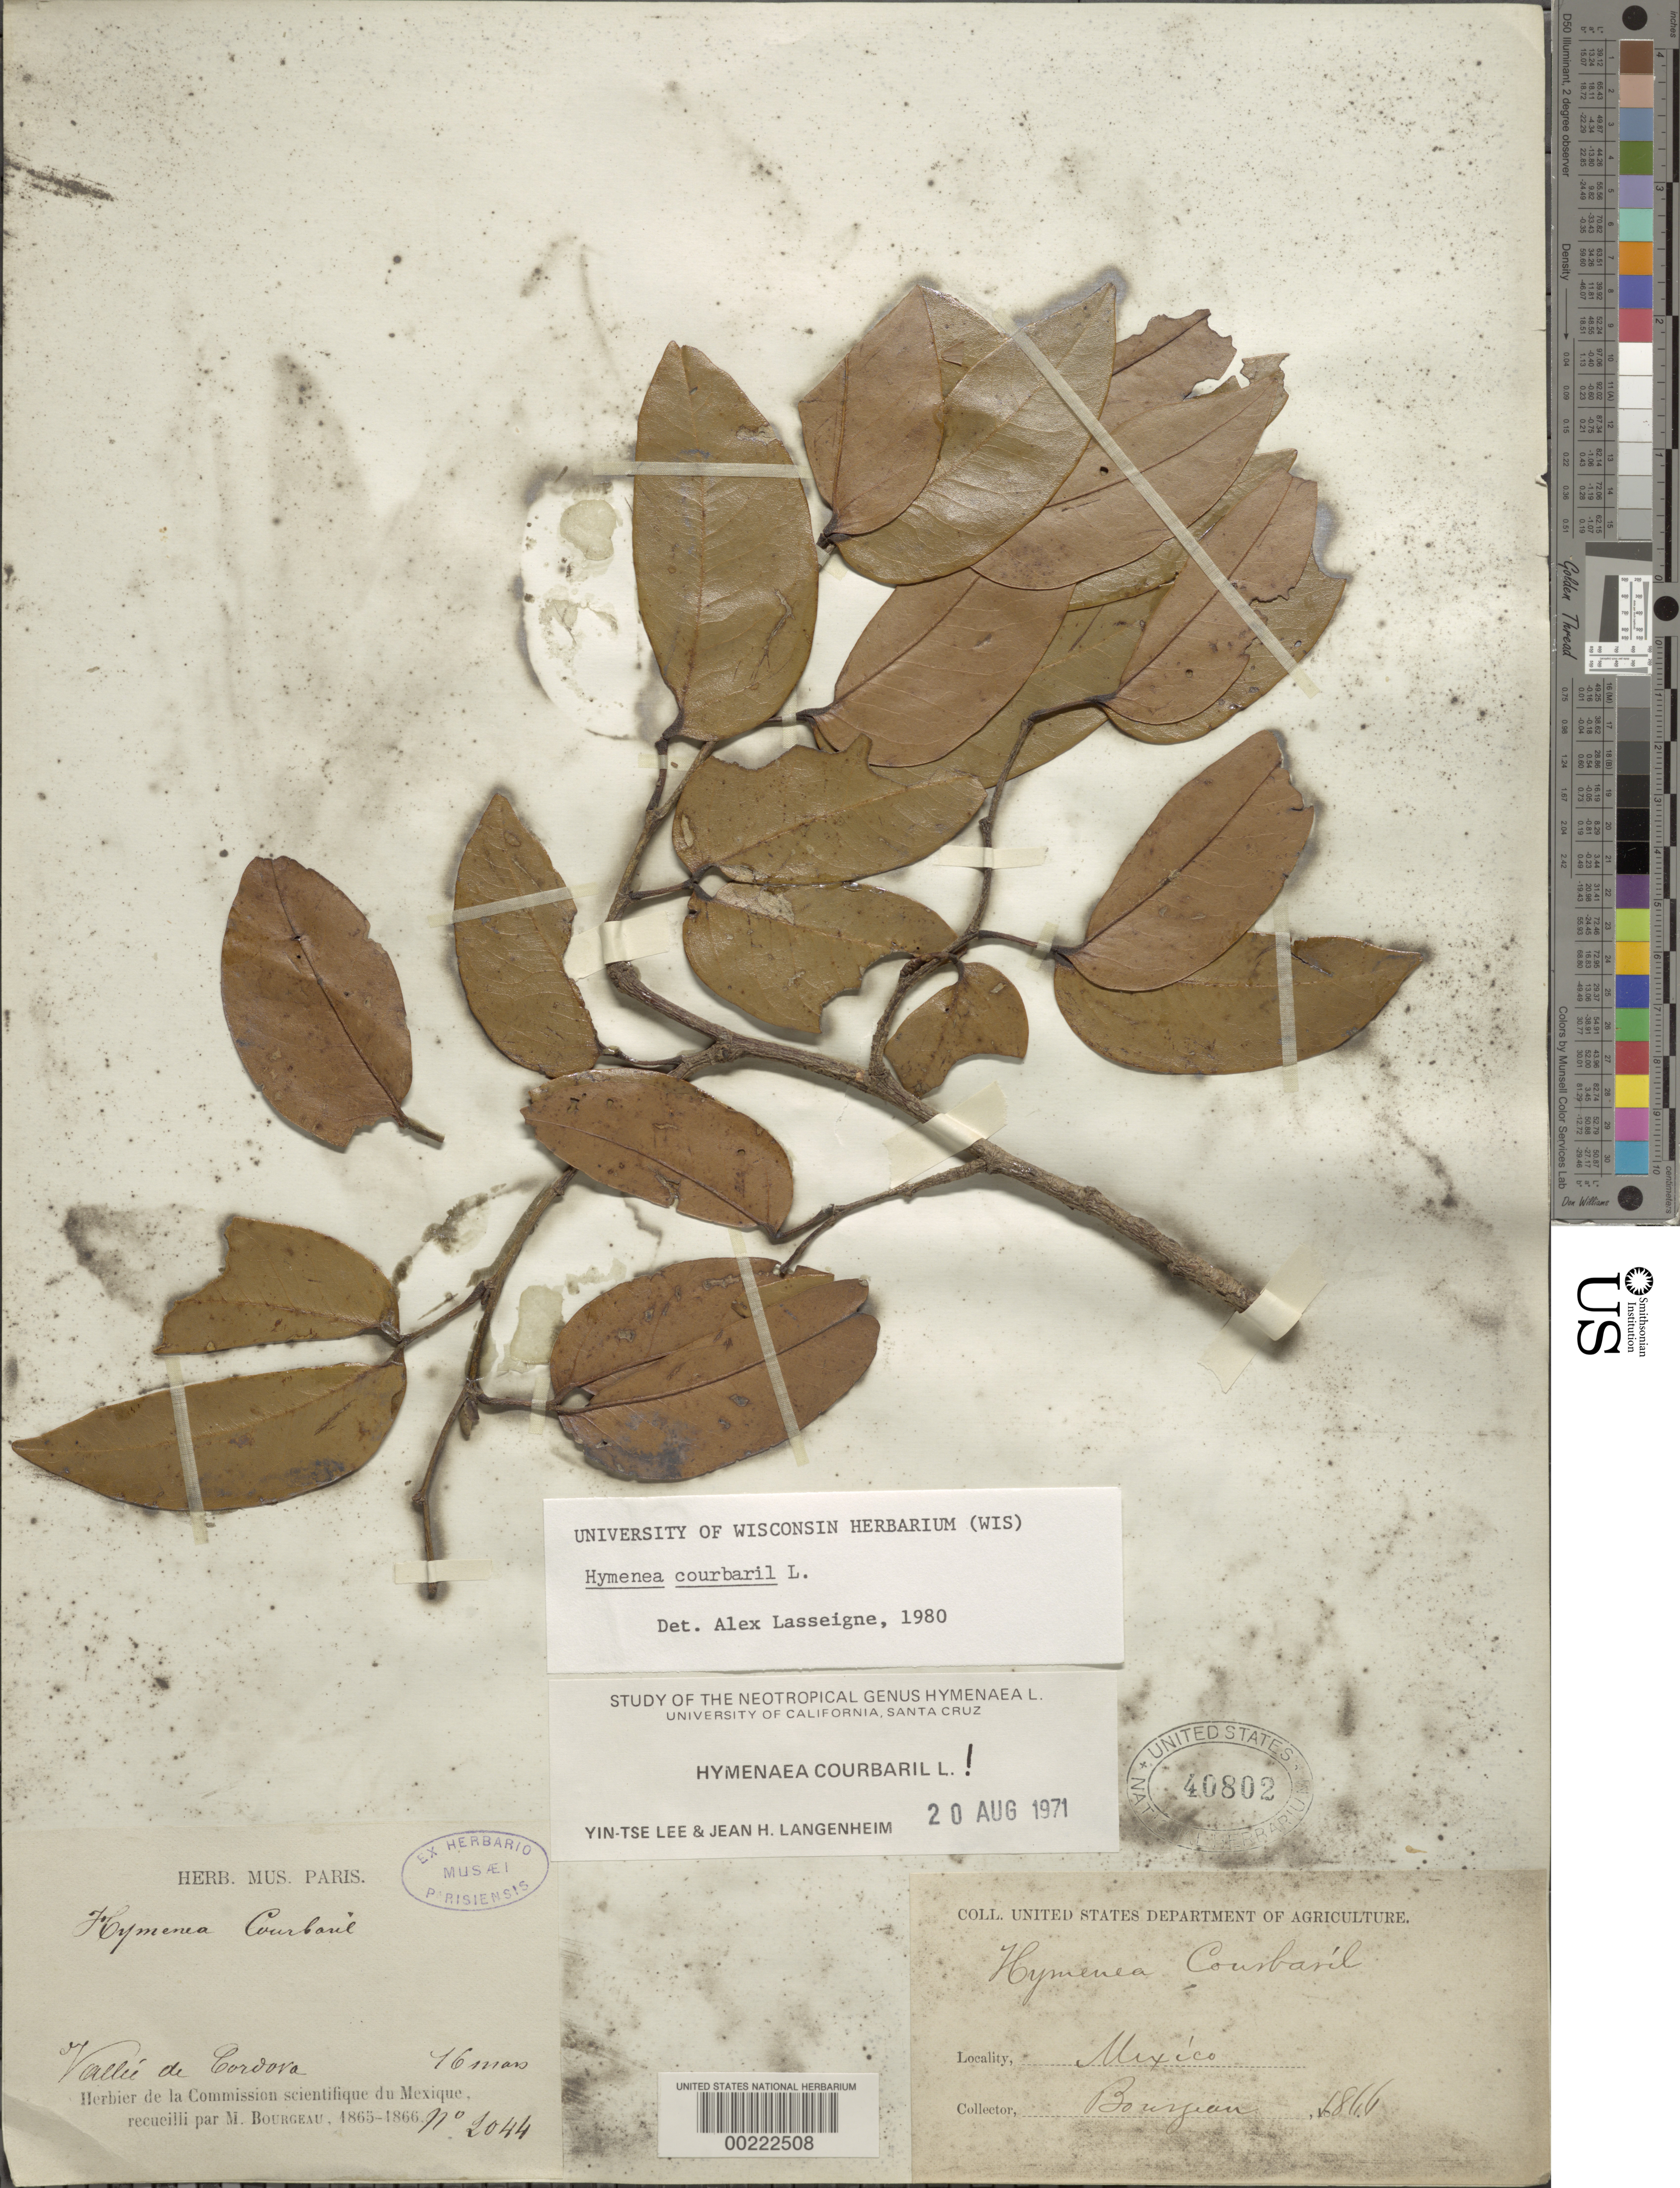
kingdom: Plantae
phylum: Tracheophyta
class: Magnoliopsida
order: Fabales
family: Fabaceae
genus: Hymenaea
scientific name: Hymenaea courbaril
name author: L.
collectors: E. Bourgeau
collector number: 2044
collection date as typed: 16 Mar 1866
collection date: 1866-03-16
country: Mexico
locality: Vallee de cordova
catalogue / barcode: US 40802